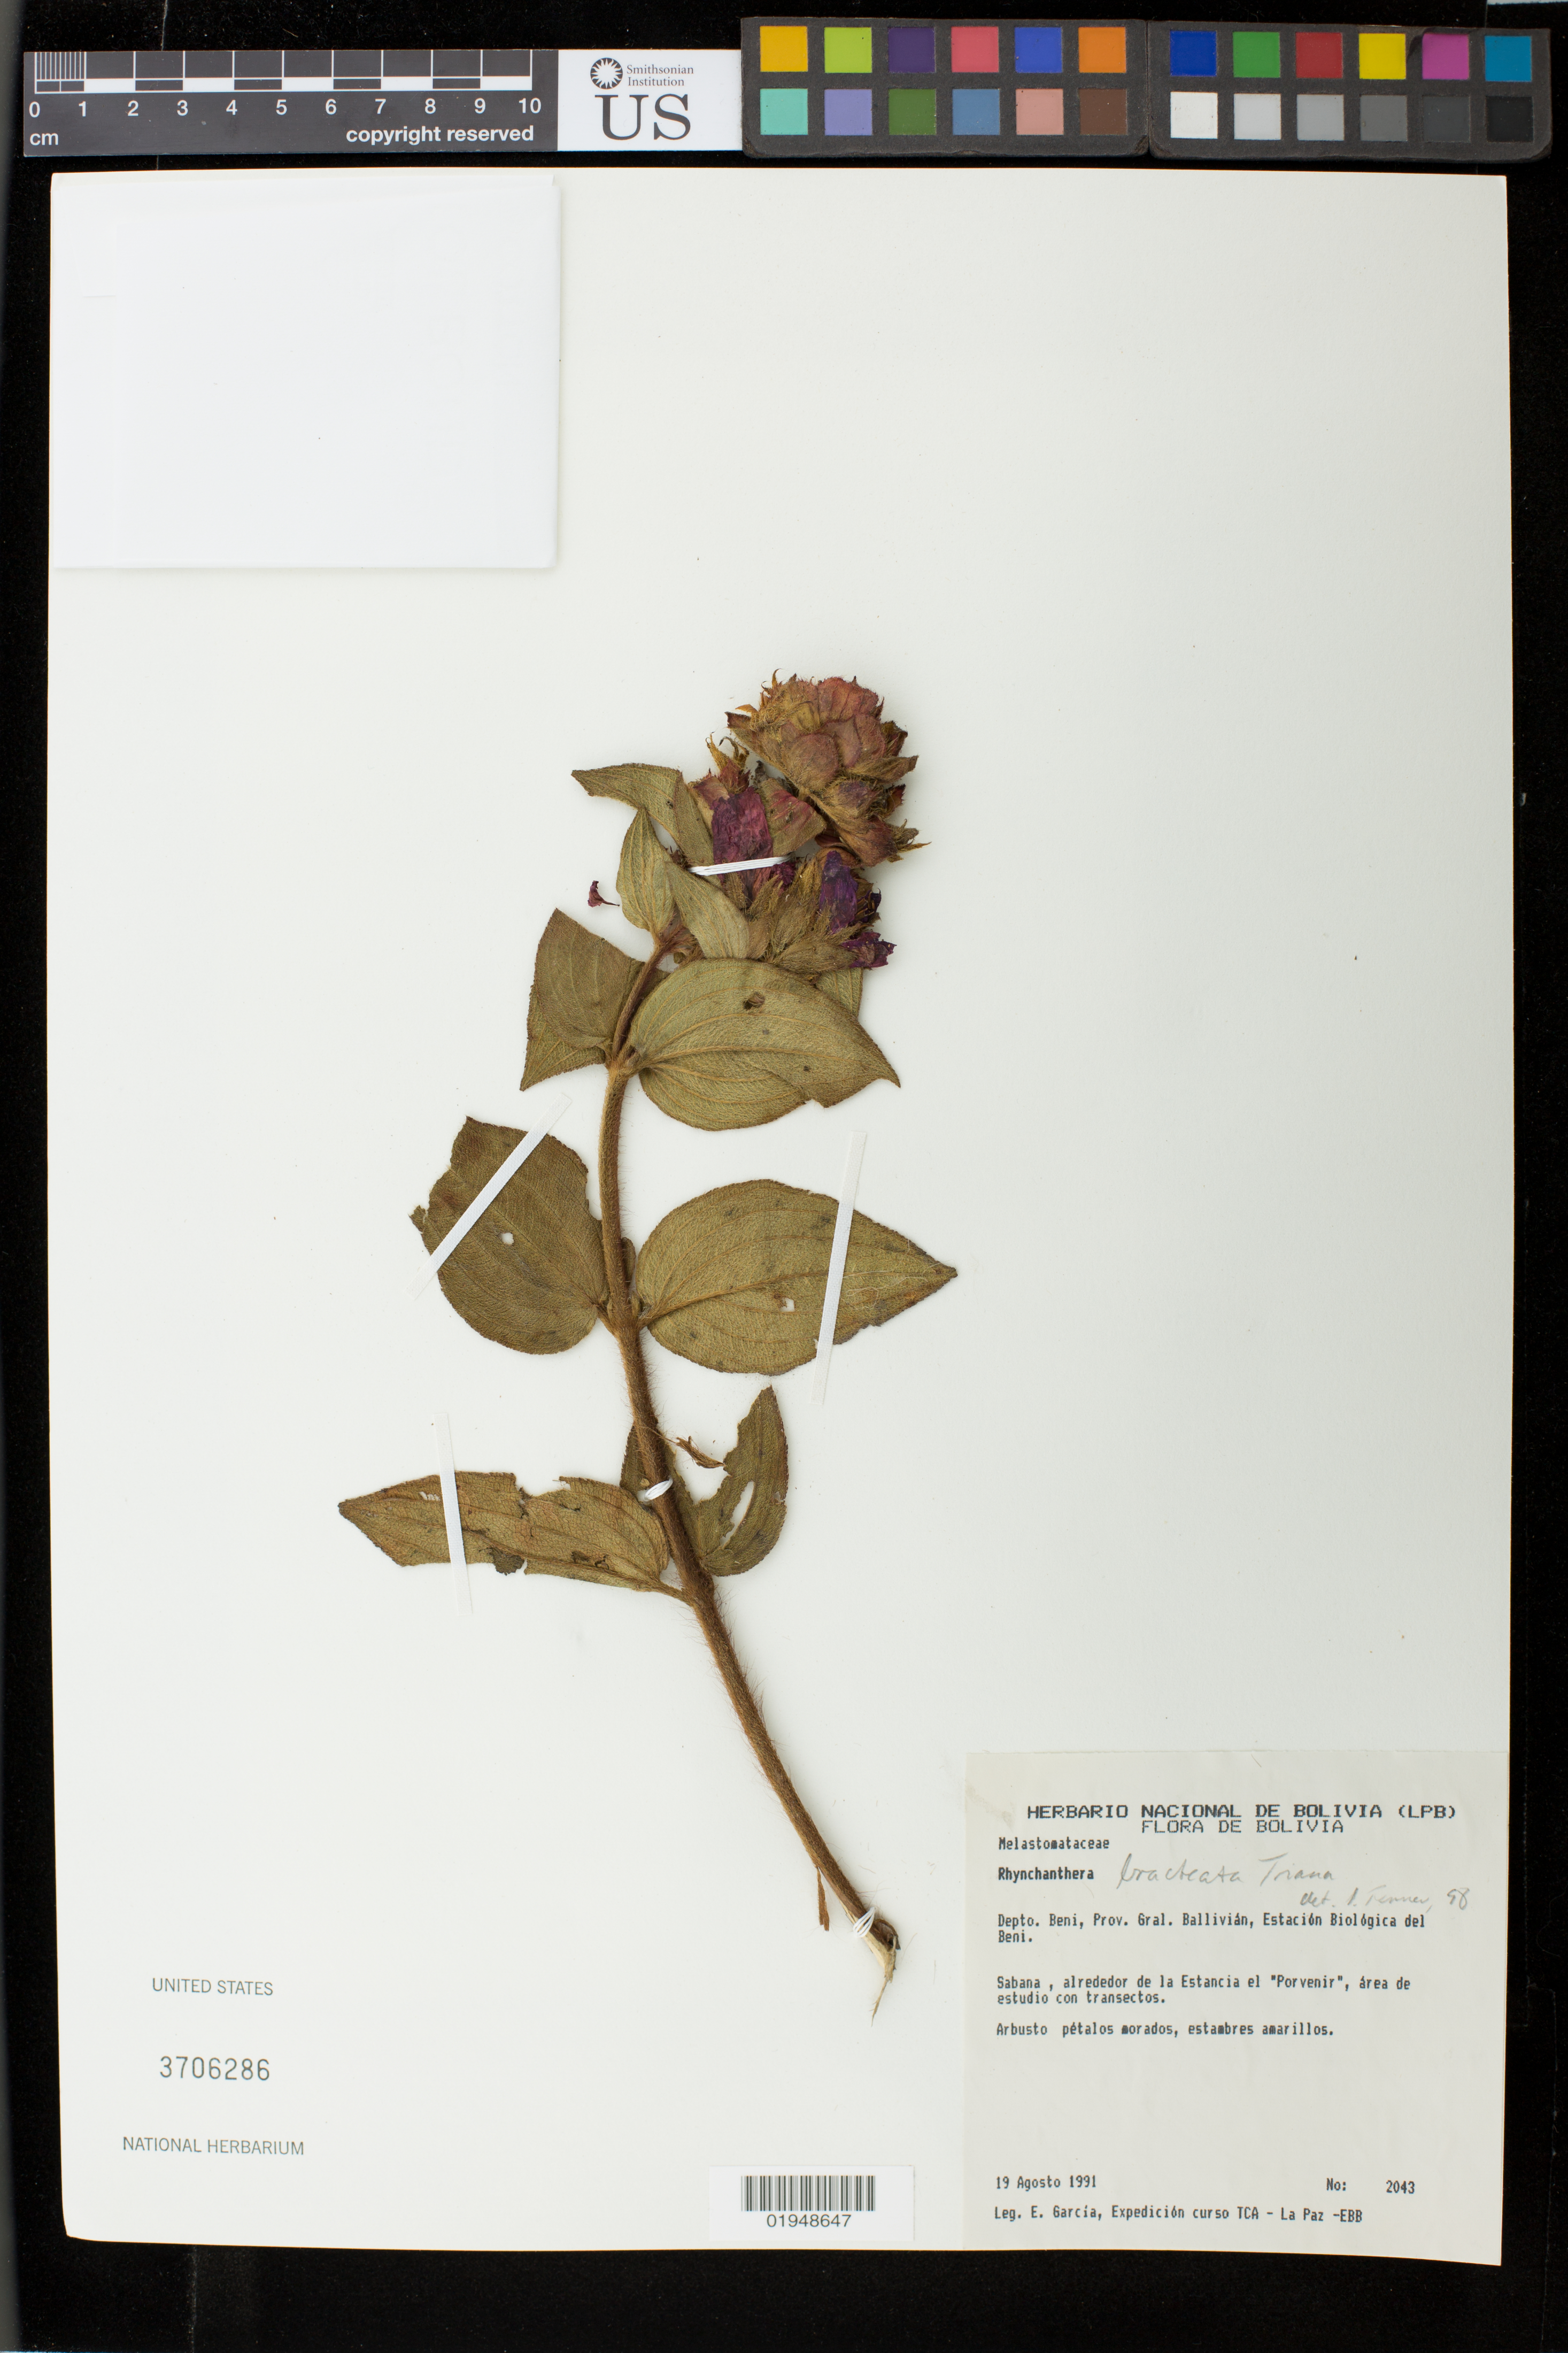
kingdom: Plantae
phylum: Tracheophyta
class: Magnoliopsida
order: Myrtales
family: Melastomataceae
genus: Rhynchanthera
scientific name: Rhynchanthera bracteata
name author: Triana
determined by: Fenner, I. L.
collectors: E. García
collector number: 2043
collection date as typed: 19 Agosto 1991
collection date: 1991-08-19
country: Bolivia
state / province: Beni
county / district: General José Ballivián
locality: Estación Biológica del Beni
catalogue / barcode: US 3706286